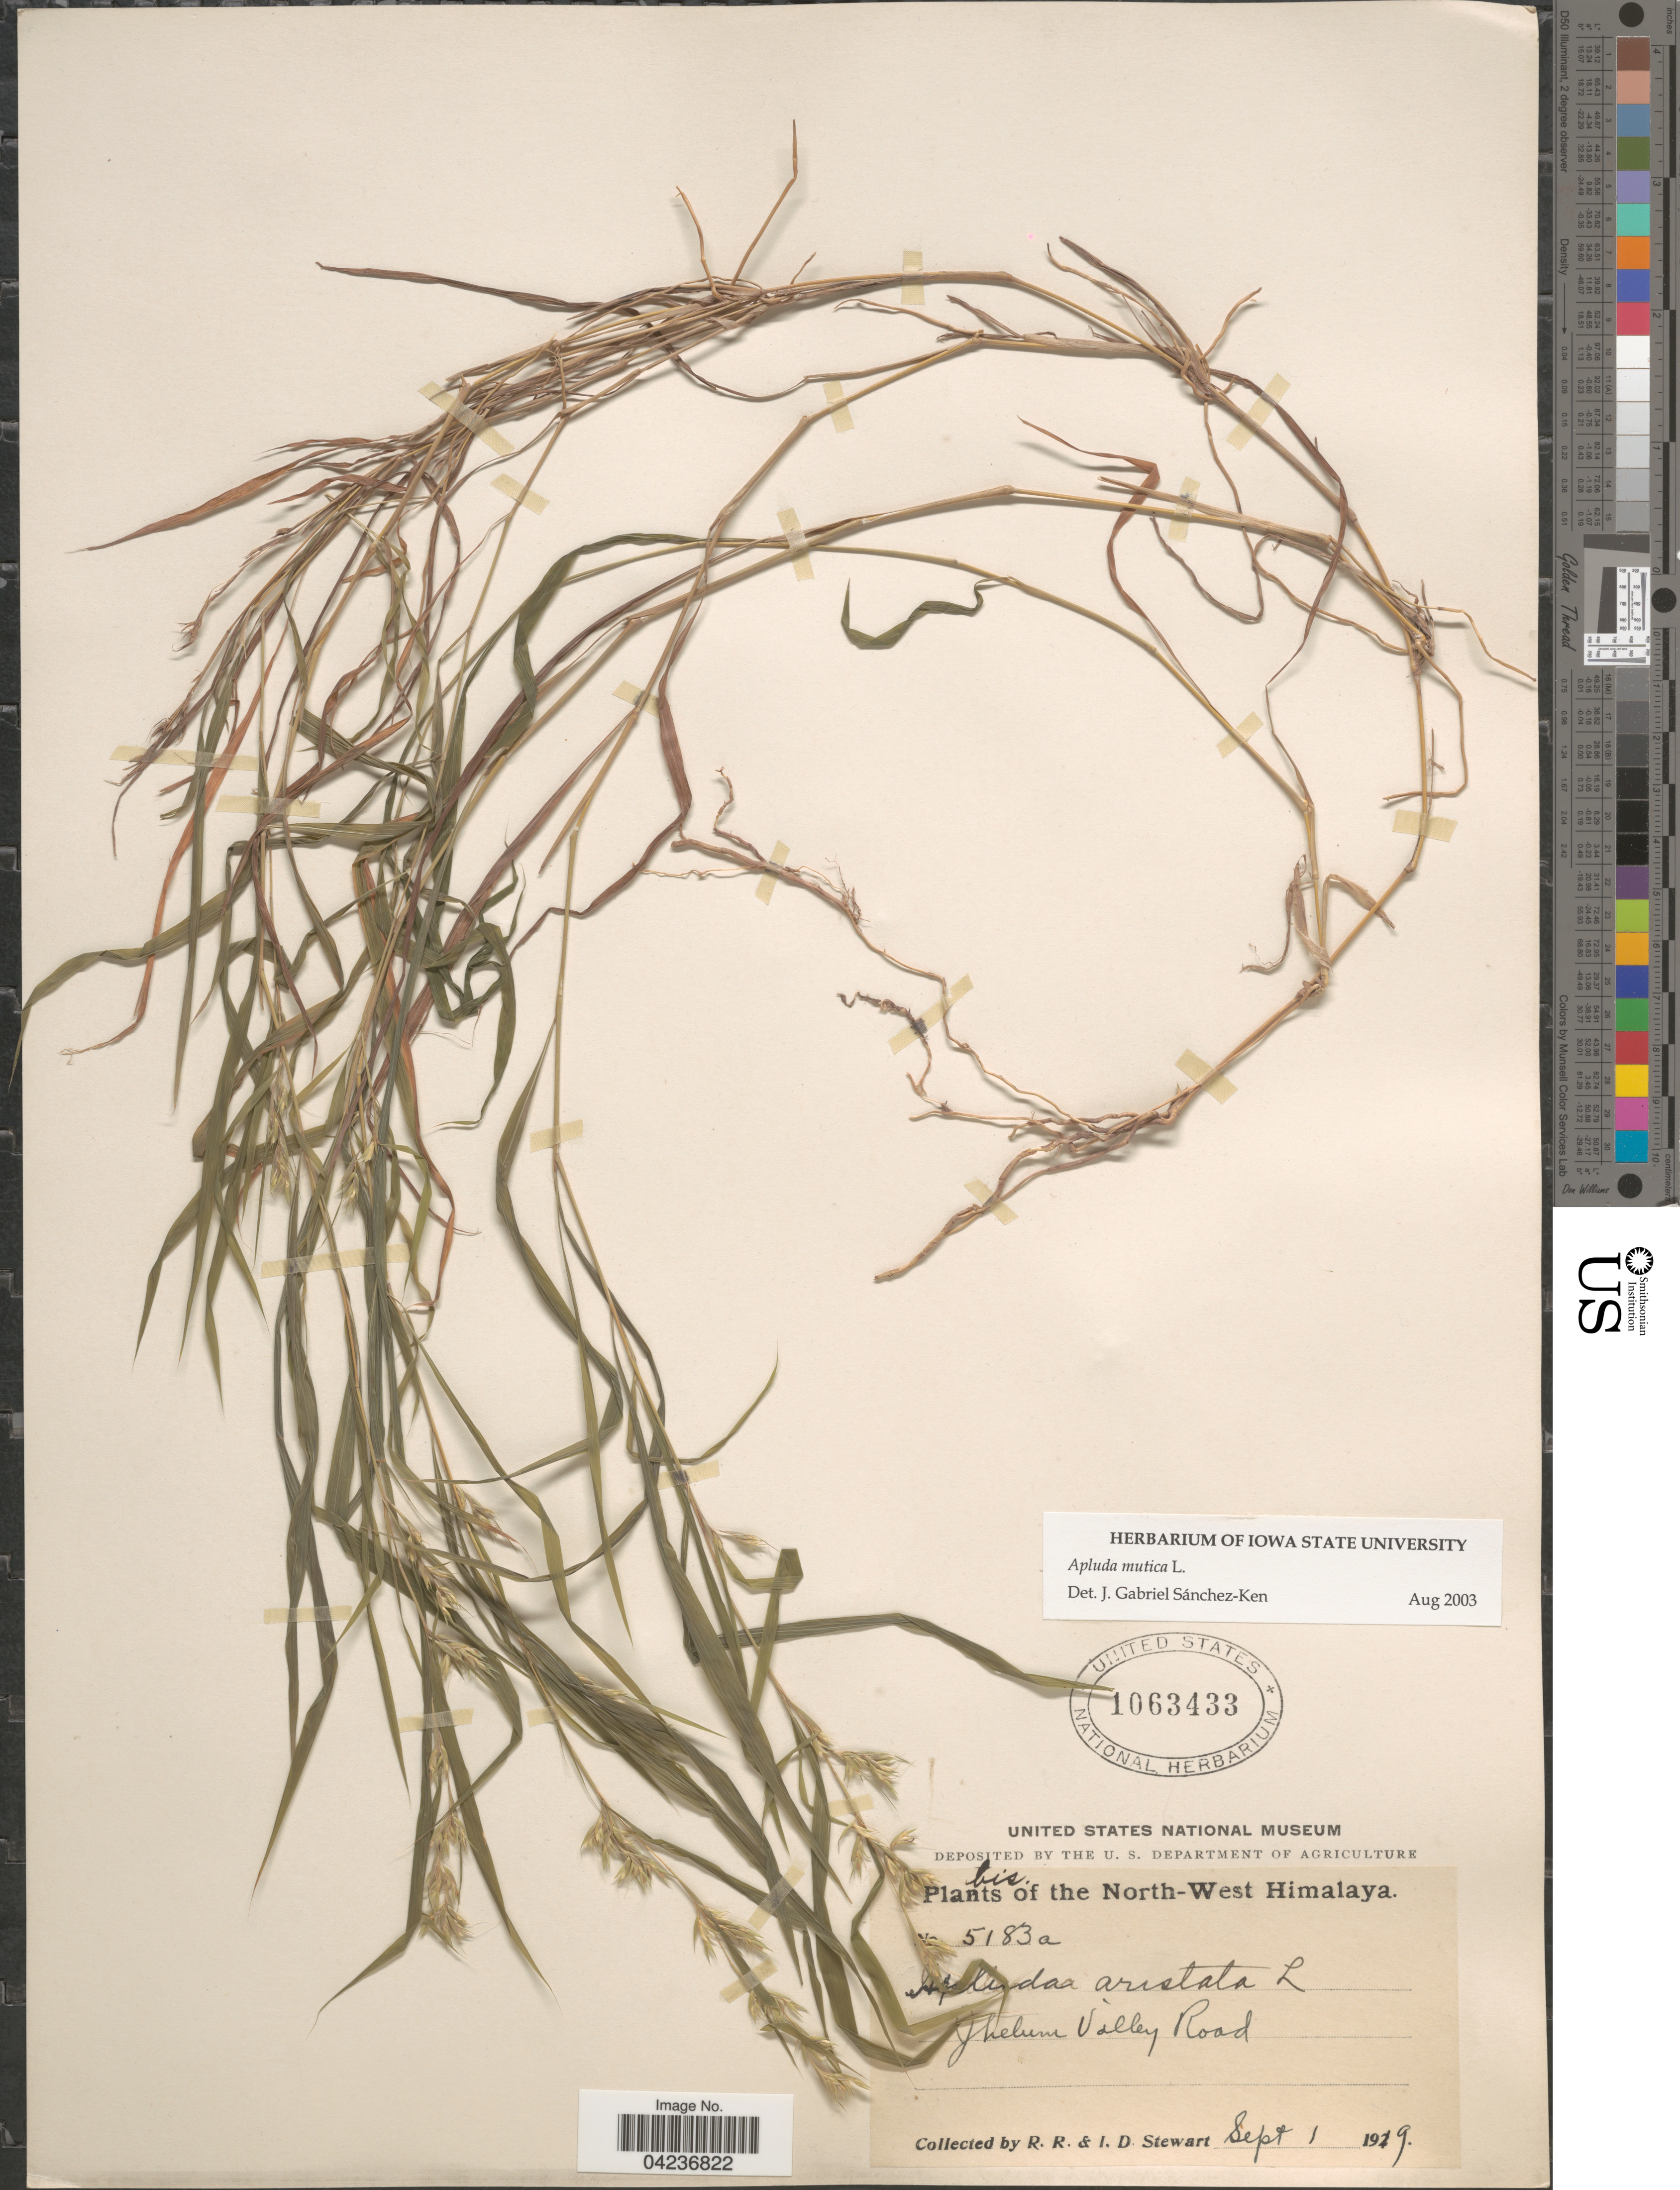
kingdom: Plantae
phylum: Tracheophyta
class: Liliopsida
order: Poales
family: Poaceae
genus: Apluda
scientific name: Apluda mutica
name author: L.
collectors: R. Stewart & I. Stewart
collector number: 5183a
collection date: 1919-09-01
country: Pakistan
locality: The North-West Himalaya. Jhelum Valley Road.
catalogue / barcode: US 1063433